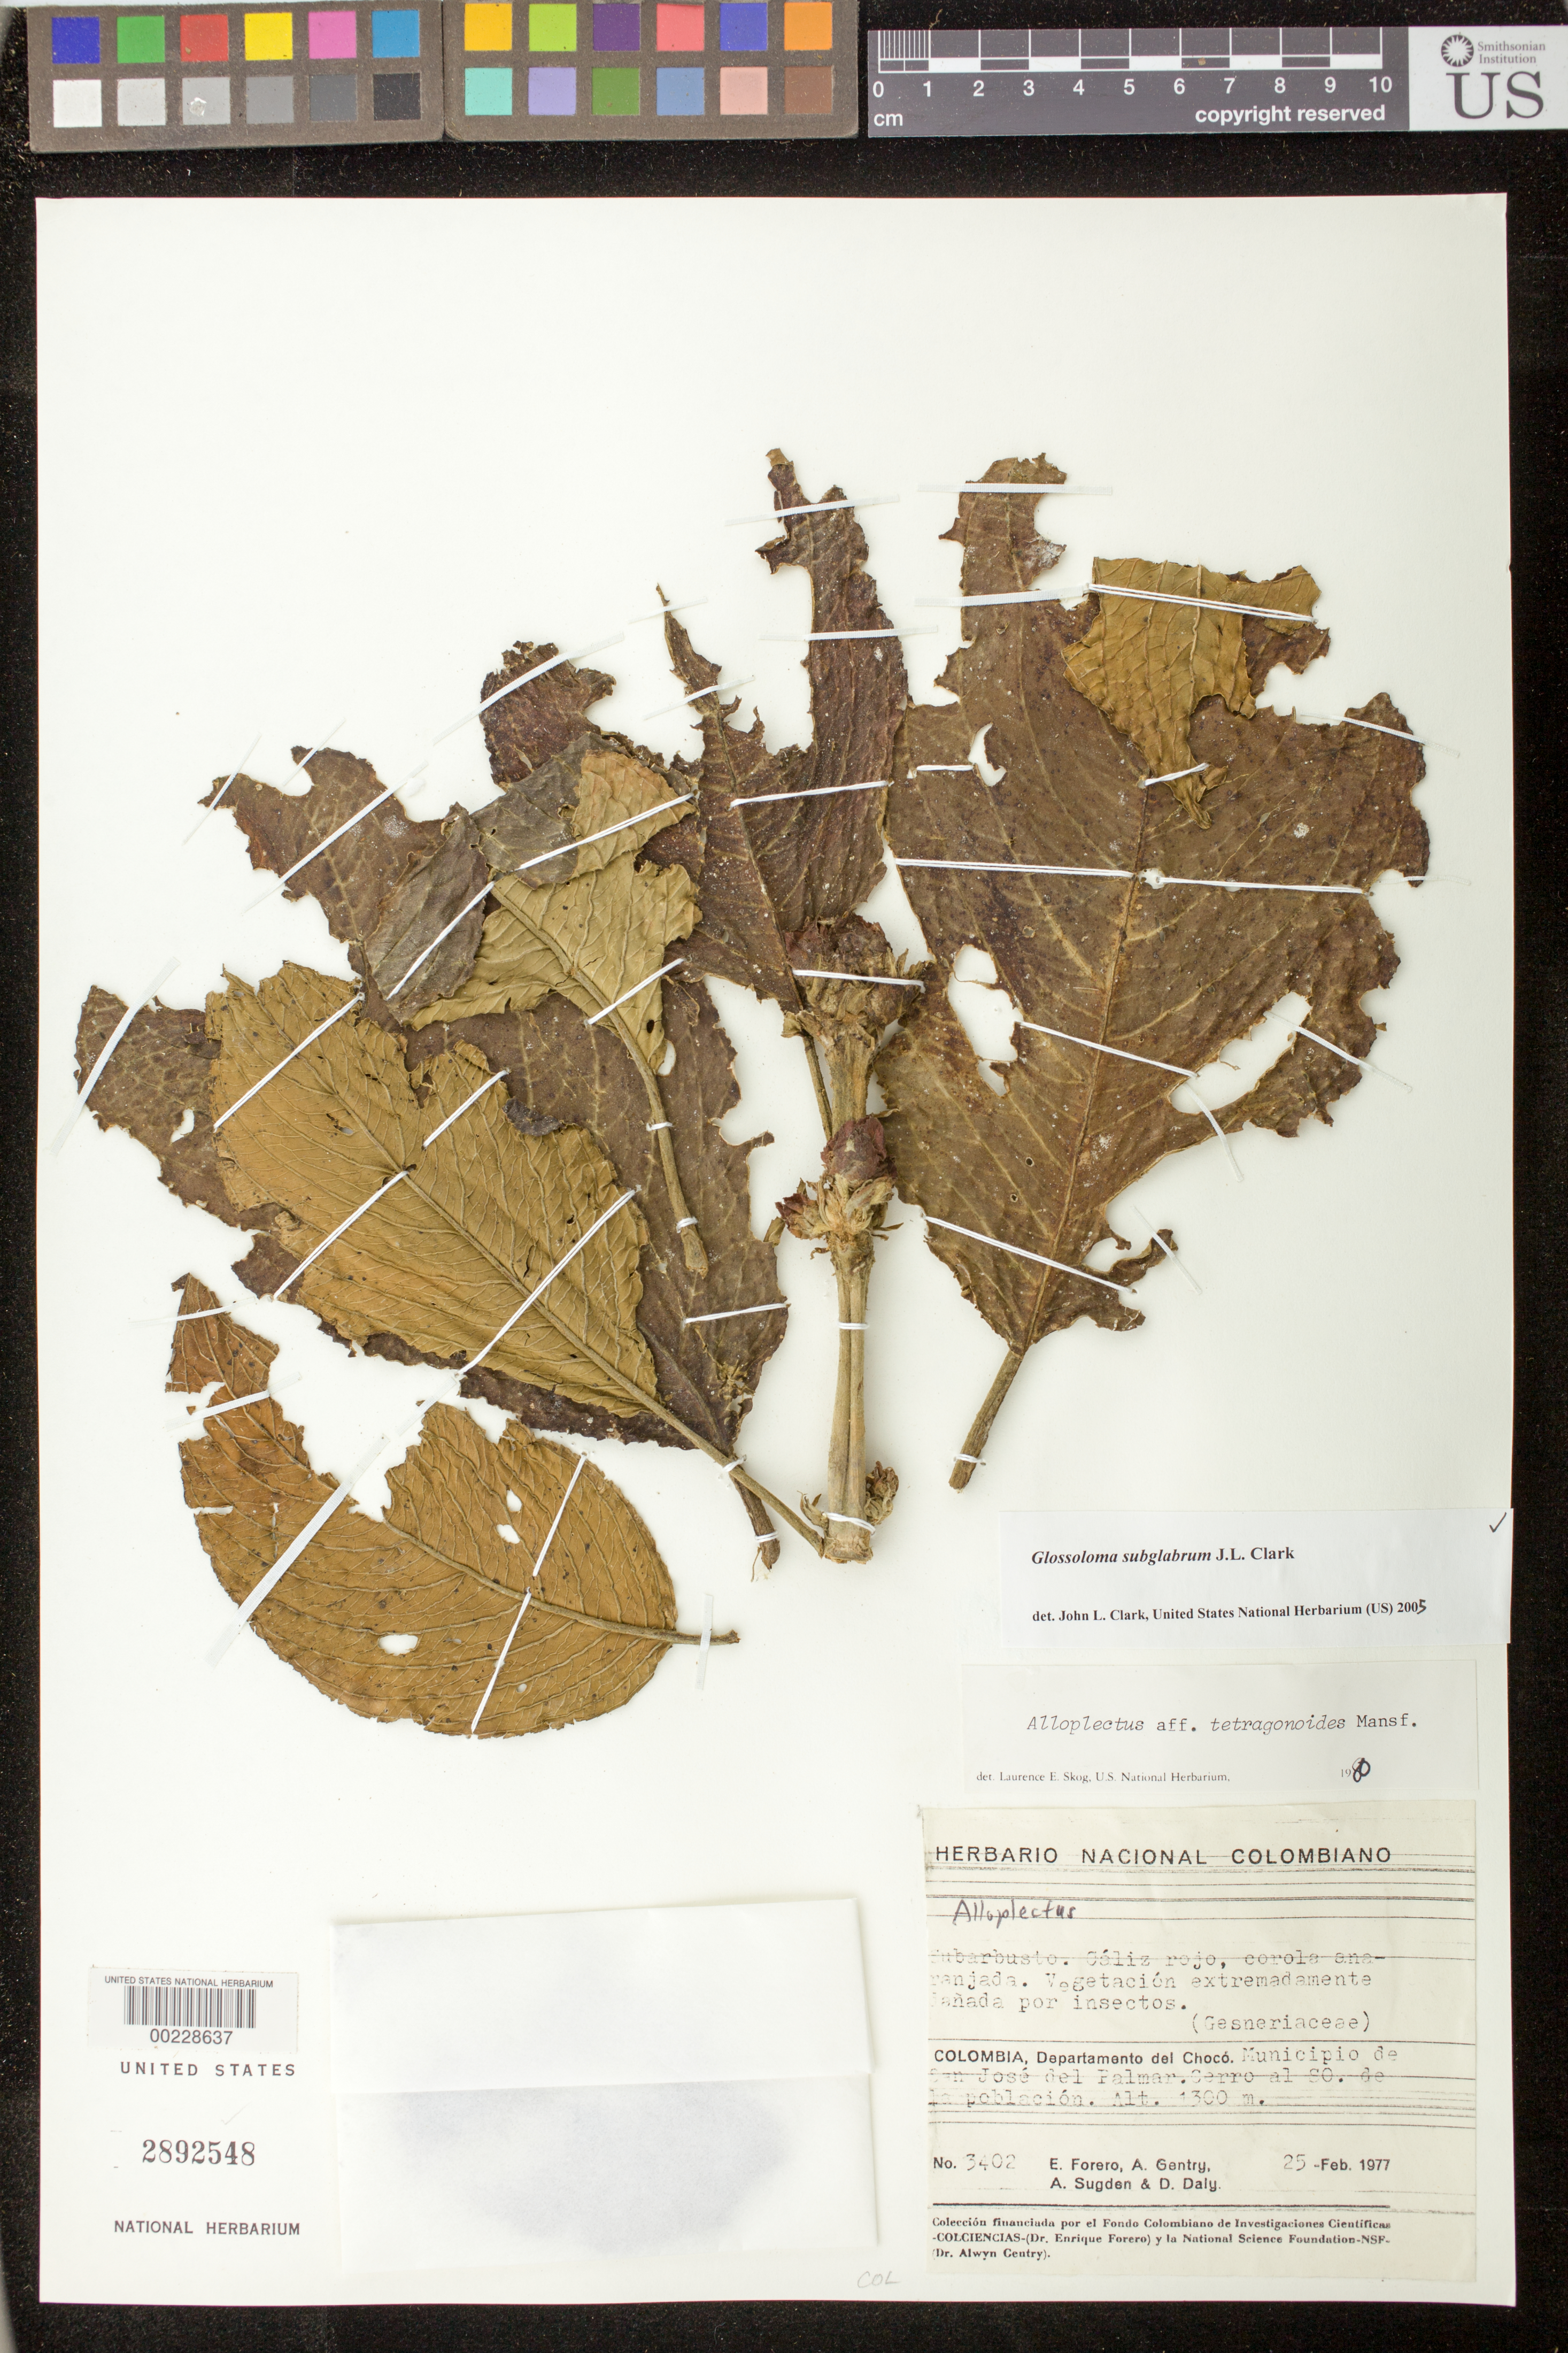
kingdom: Plantae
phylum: Tracheophyta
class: Magnoliopsida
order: Lamiales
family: Gesneriaceae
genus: Glossoloma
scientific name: Glossoloma subglabrum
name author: J.L. Clark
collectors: E. Forero, A. H. Gentry, A. Sugden & D. C. Daly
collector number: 3402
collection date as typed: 25 Feb 1977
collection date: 1977-02-25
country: Colombia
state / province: Chocó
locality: Mpio. de San José del Palmar, Cerro al SO de la población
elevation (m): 1300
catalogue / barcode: US 2892548